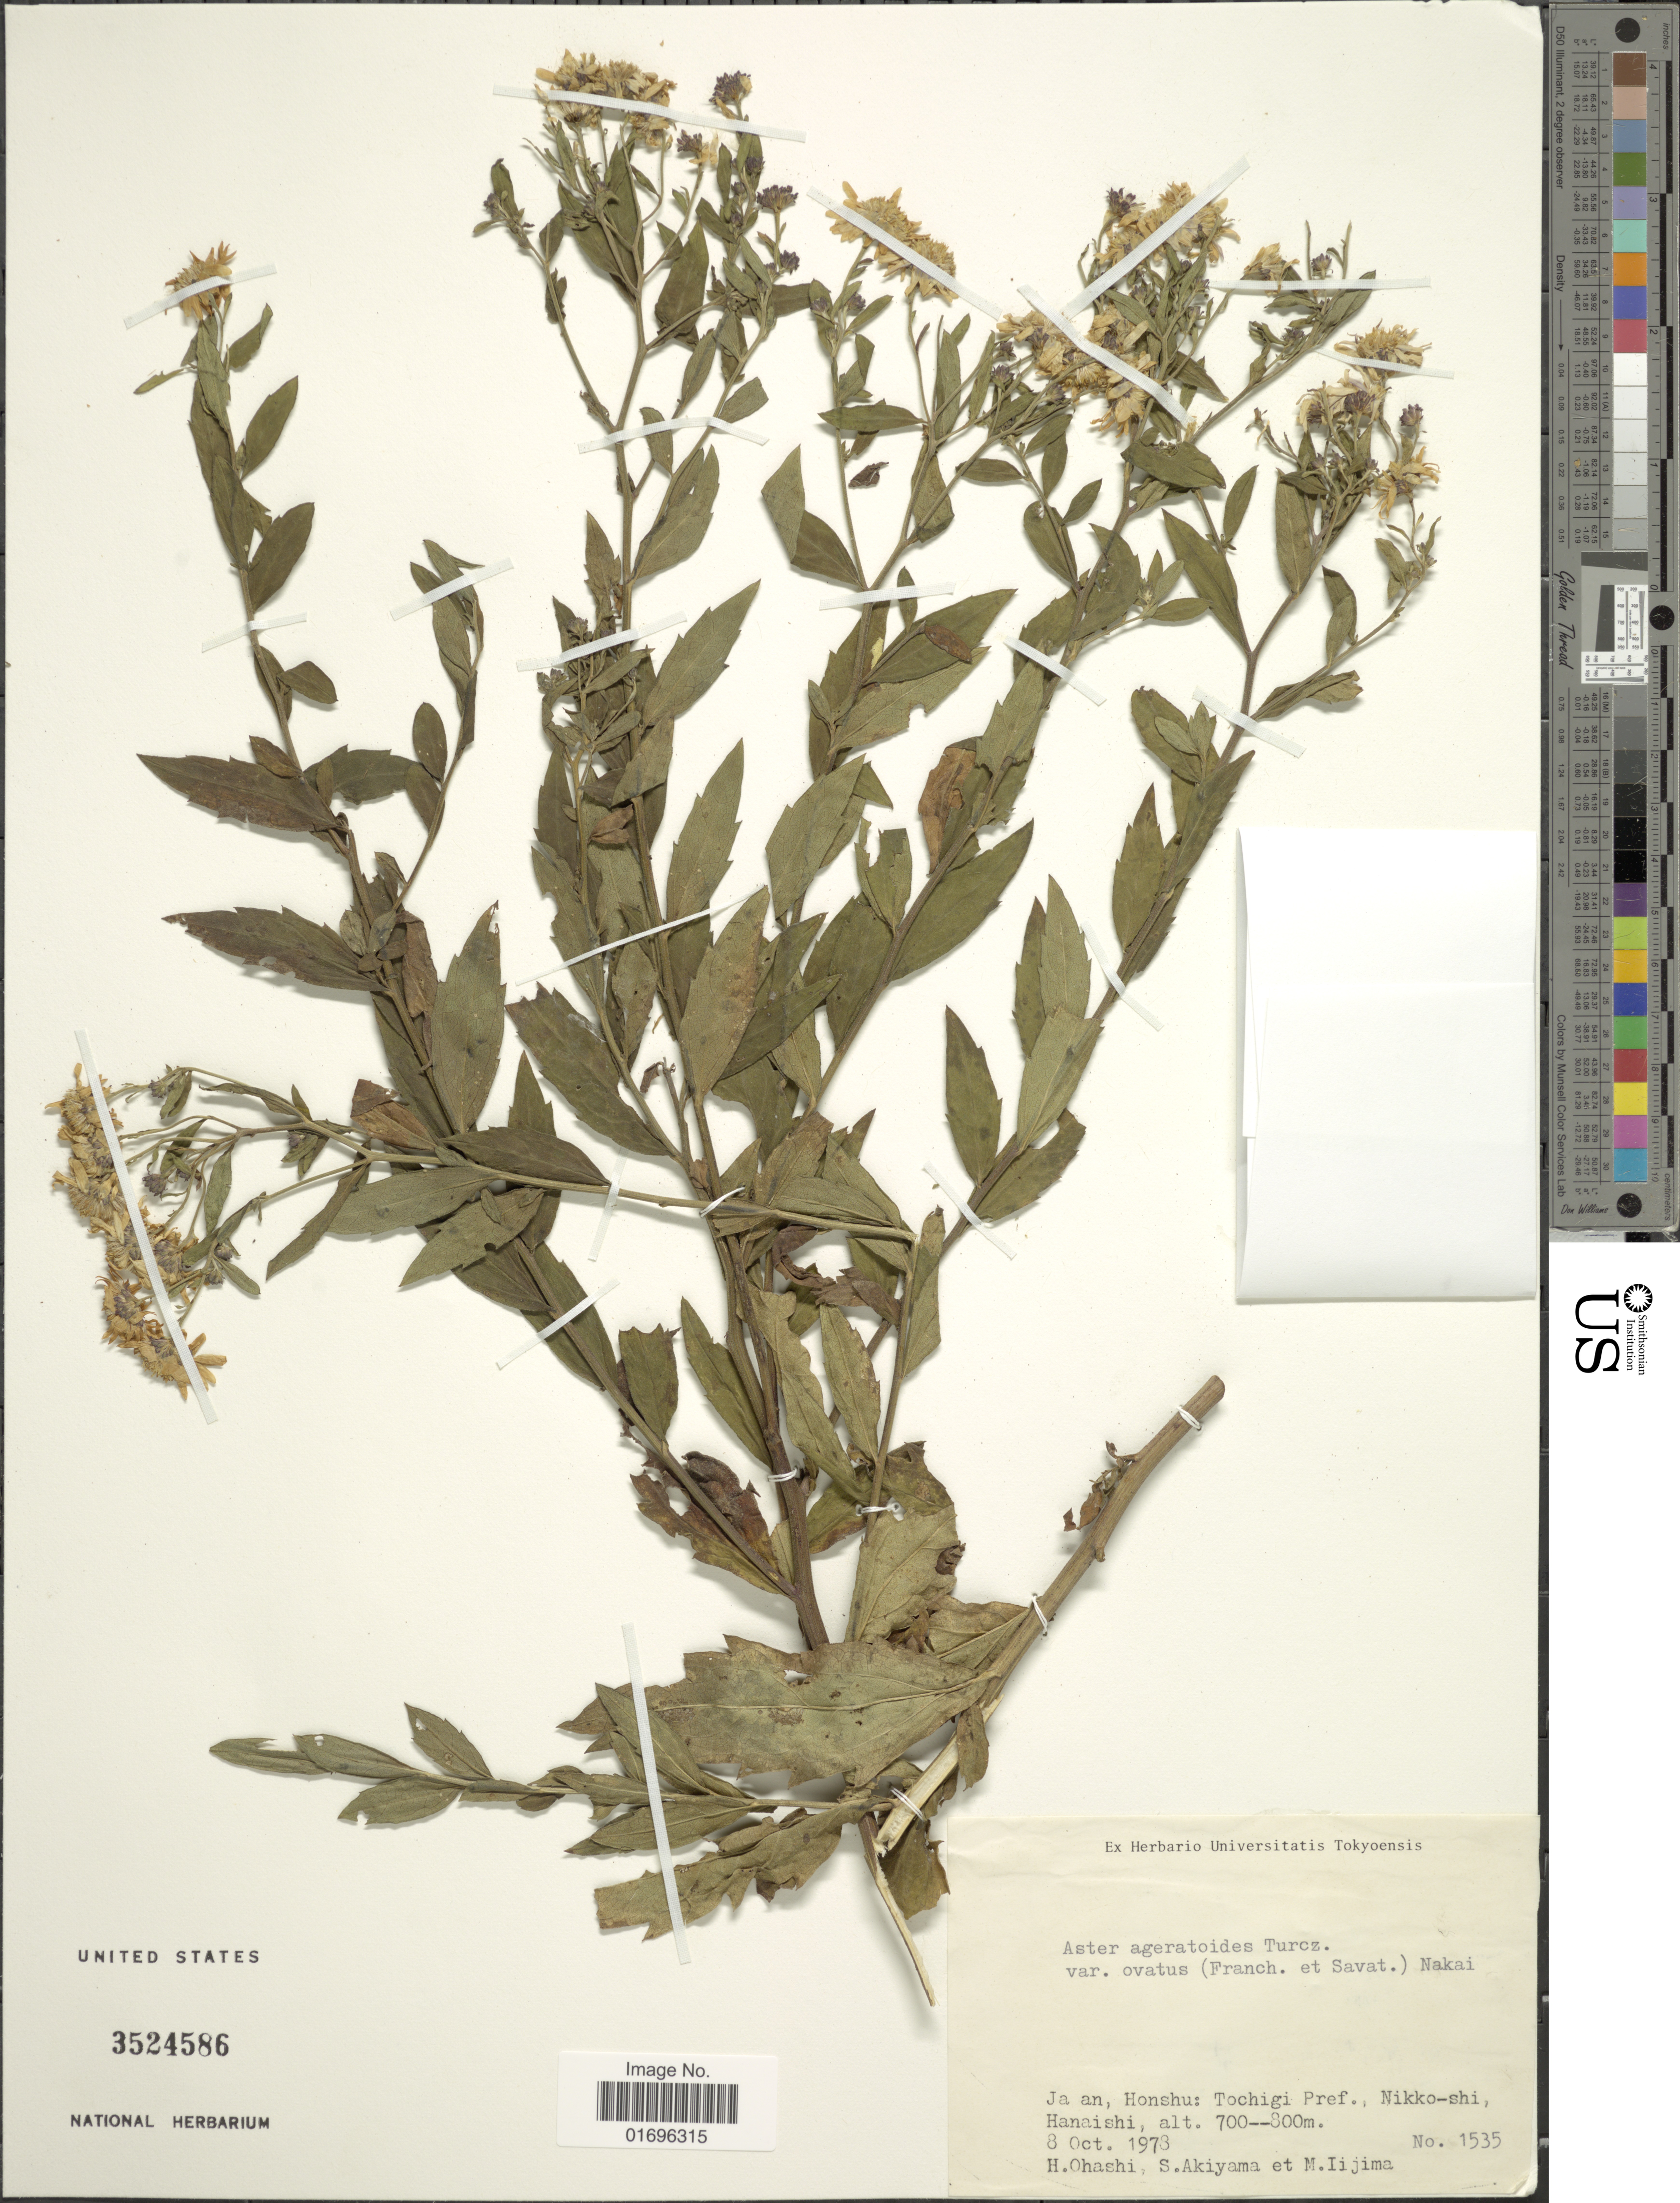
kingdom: Plantae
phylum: Tracheophyta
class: Magnoliopsida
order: Asterales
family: Asteraceae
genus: Aster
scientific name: Aster ageratoides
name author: Turcz.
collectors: H. Ohashi, Shinobu Akiyama & M. Iijima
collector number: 1535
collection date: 1978-10-08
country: Japan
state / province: Totigi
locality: Ja an, Honshu: Tochigi Pref., Nikko-shi, Hanaishi.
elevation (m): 700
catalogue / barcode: US 3524586